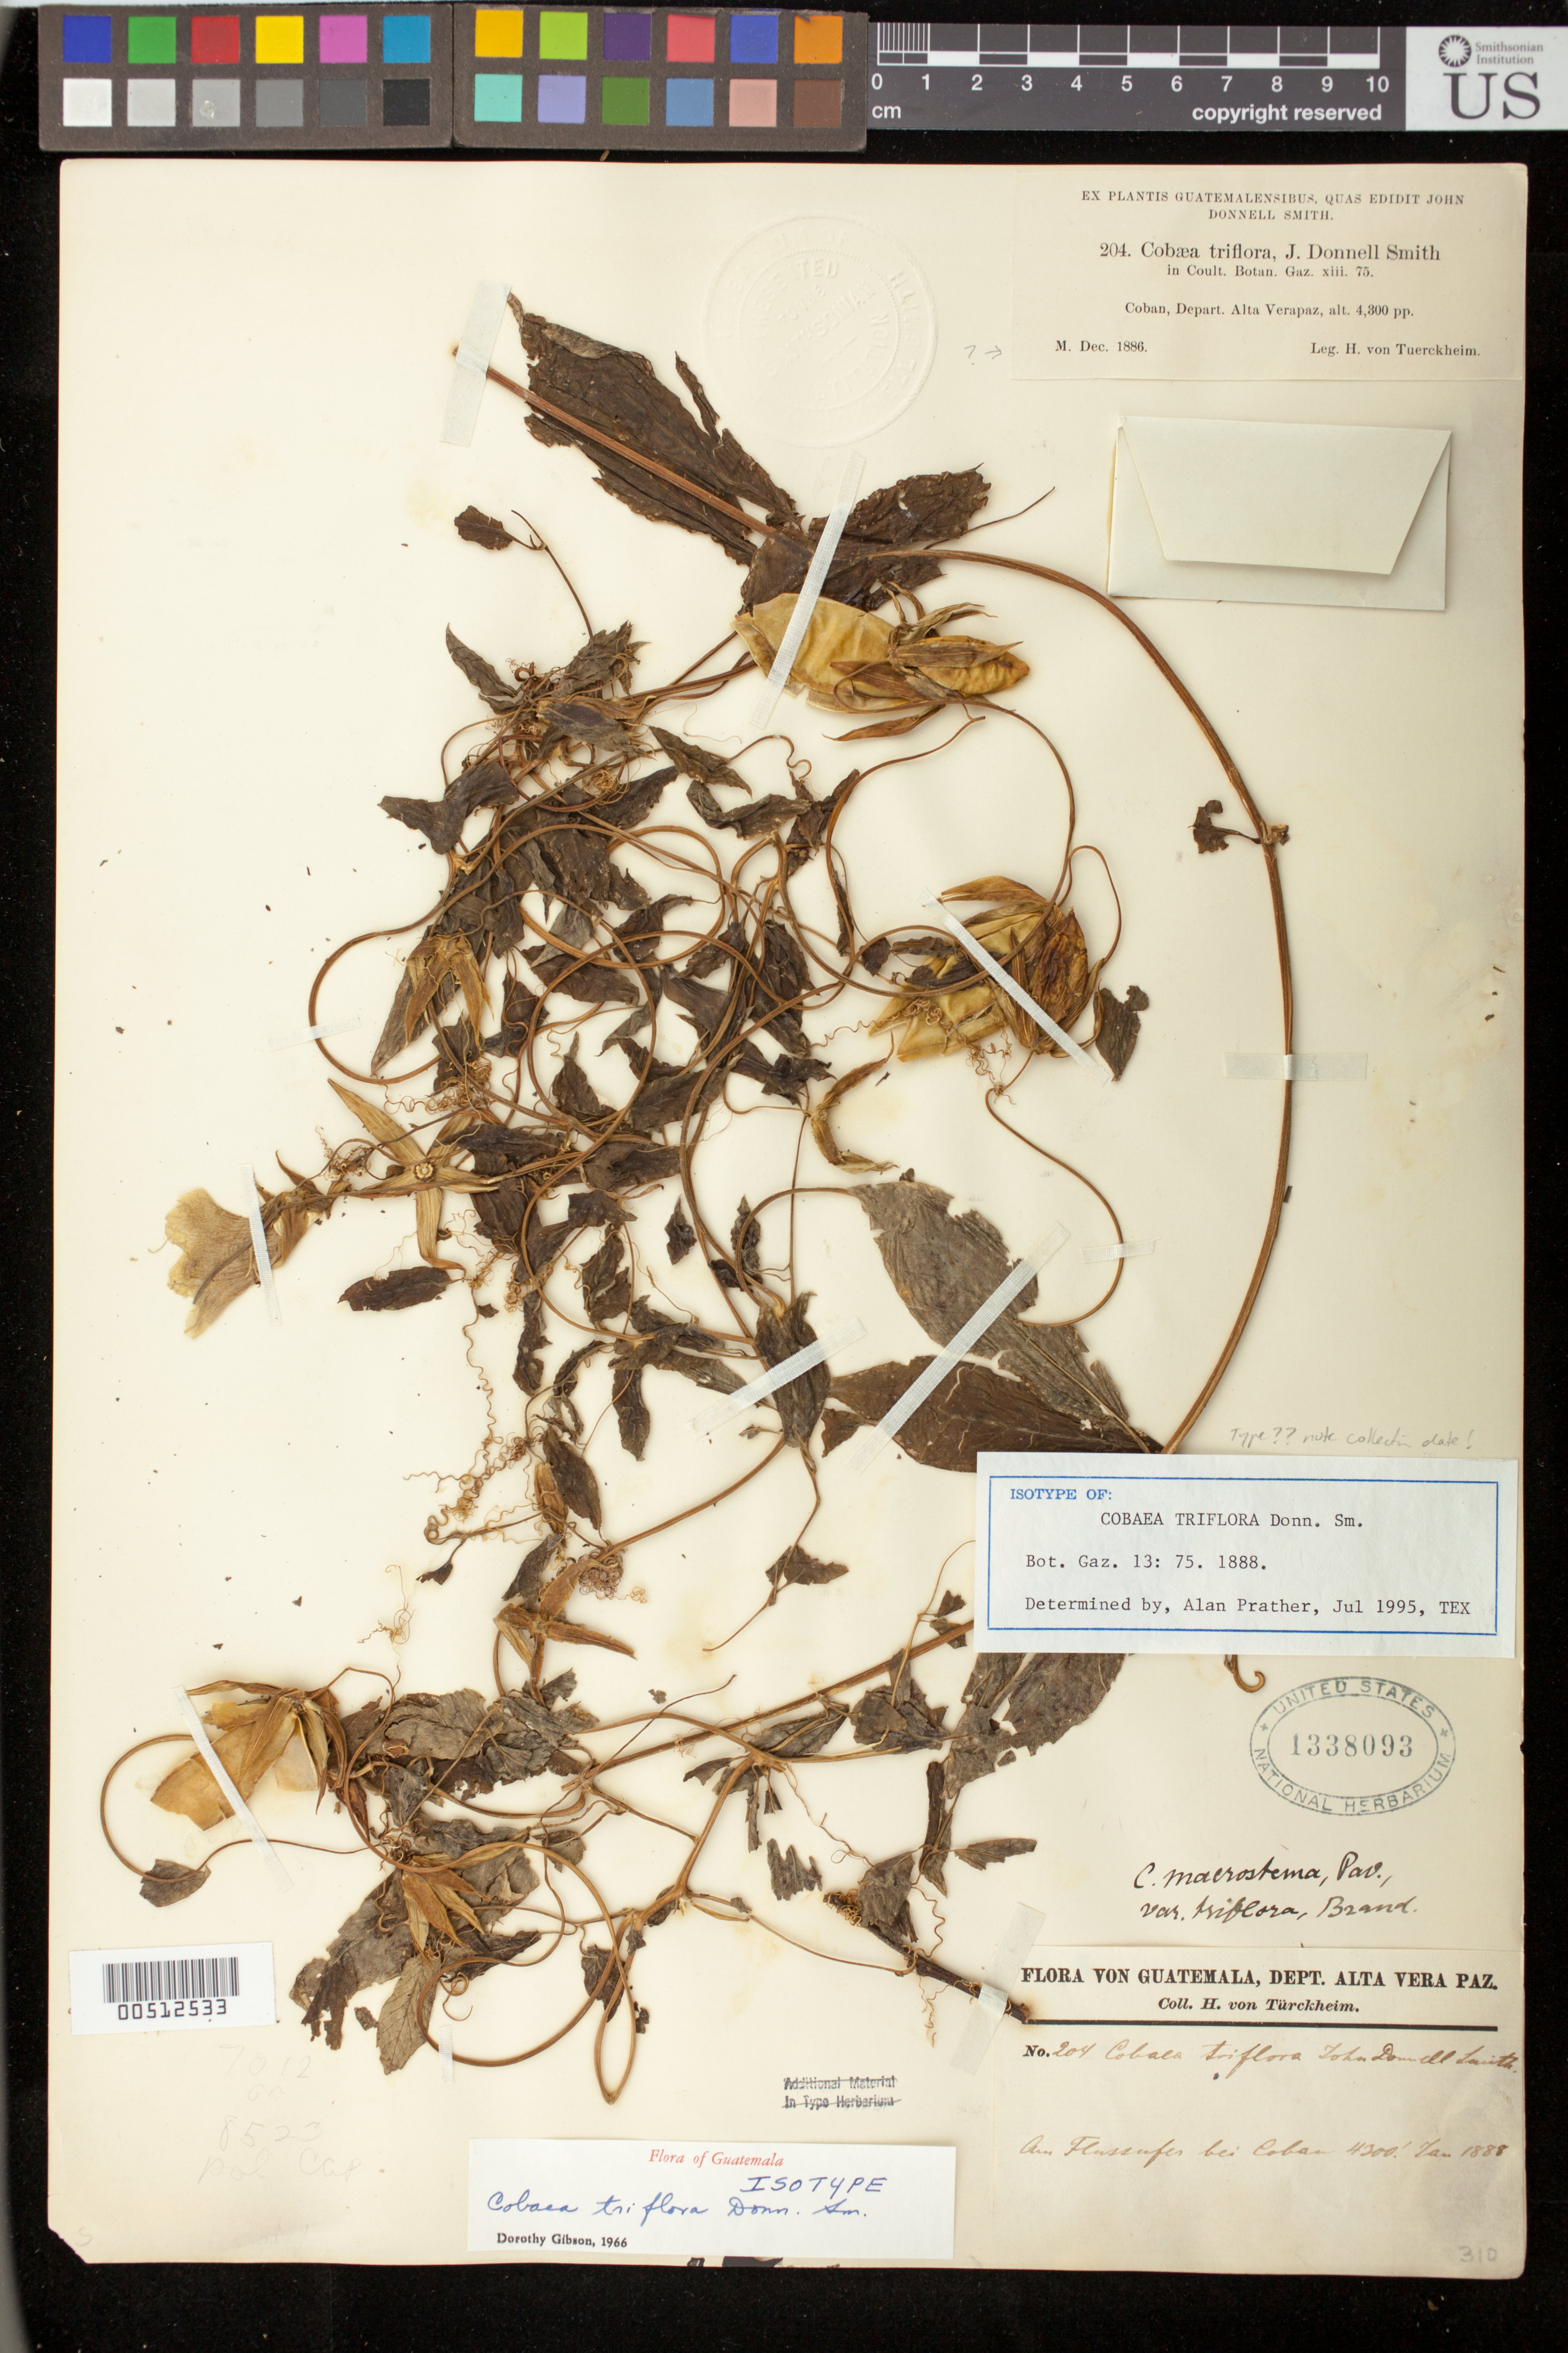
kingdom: Plantae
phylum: Tracheophyta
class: Magnoliopsida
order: Ericales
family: Polemoniaceae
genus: Cobaea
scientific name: Cobaea triflora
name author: Donn. Sm.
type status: Original Material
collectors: H. von Türckheim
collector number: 204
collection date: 1888-01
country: Guatemala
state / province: Alta Verapaz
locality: Coban, Depart Alta Verapaz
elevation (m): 1311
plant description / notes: Annotated "isotype" by D. Gibson (1966) and L. Alan Prather (1995) but dubiously type material. Protologue, "Banks of Rio Cajabon, near Coban, alt. 4,300 feet, Dec., 1886. (Ex Pl. cit. 204.)". Two US sheets (USNH 1338093, 1338094) were received from the John Donnell Smith herbarium, both numbered 204 but with different collection dates. This sheet (1338094) bears 2 labels; Donnell Smith's label is identical to that on the other sheet, with same date (Dec. 1886) but Türckheim's original label indicates it was collected Jan. 1888, and if correct it cannot be considered part of the type (although it is surely original material).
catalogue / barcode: US 1338093